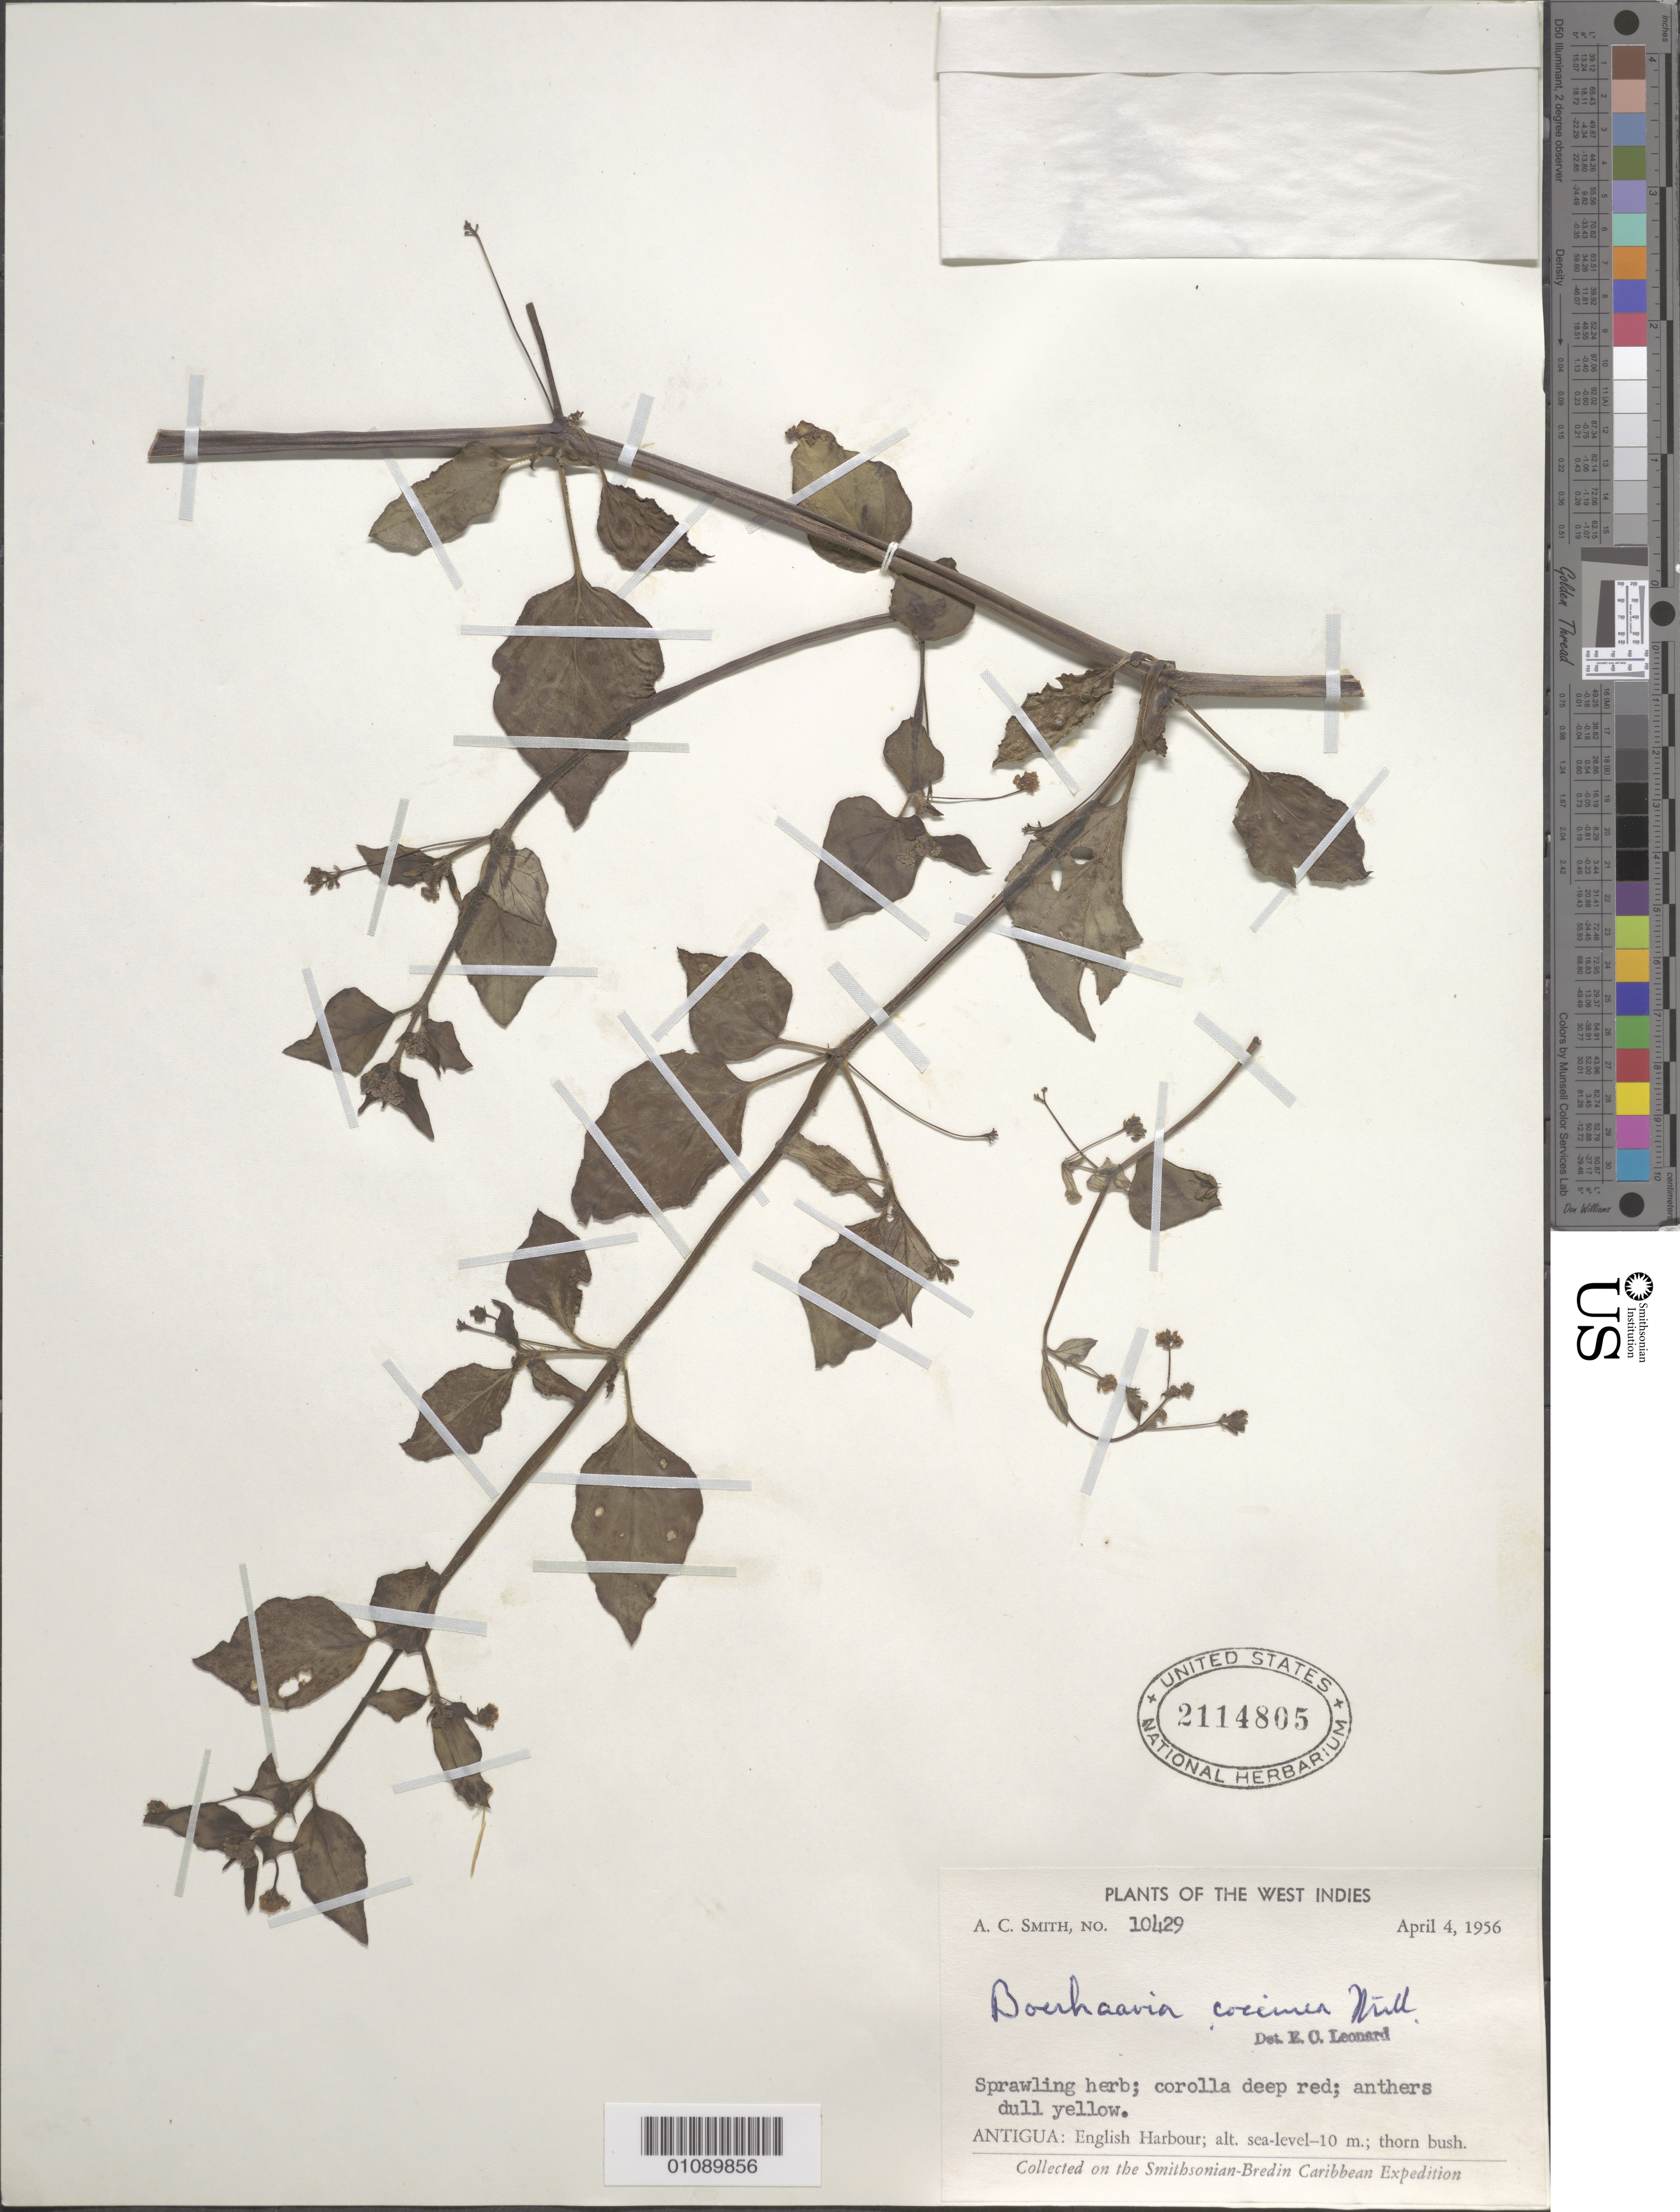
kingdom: Plantae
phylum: Tracheophyta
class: Magnoliopsida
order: Caryophyllales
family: Nyctaginaceae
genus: Boerhavia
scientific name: Boerhavia coccinea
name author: Mill.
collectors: A. C. Smith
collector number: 10429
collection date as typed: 04 Apr 1956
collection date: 1956-04-04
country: Antigua and Barbuda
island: Antigua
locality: Engish Harbour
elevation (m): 0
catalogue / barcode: US 2114805